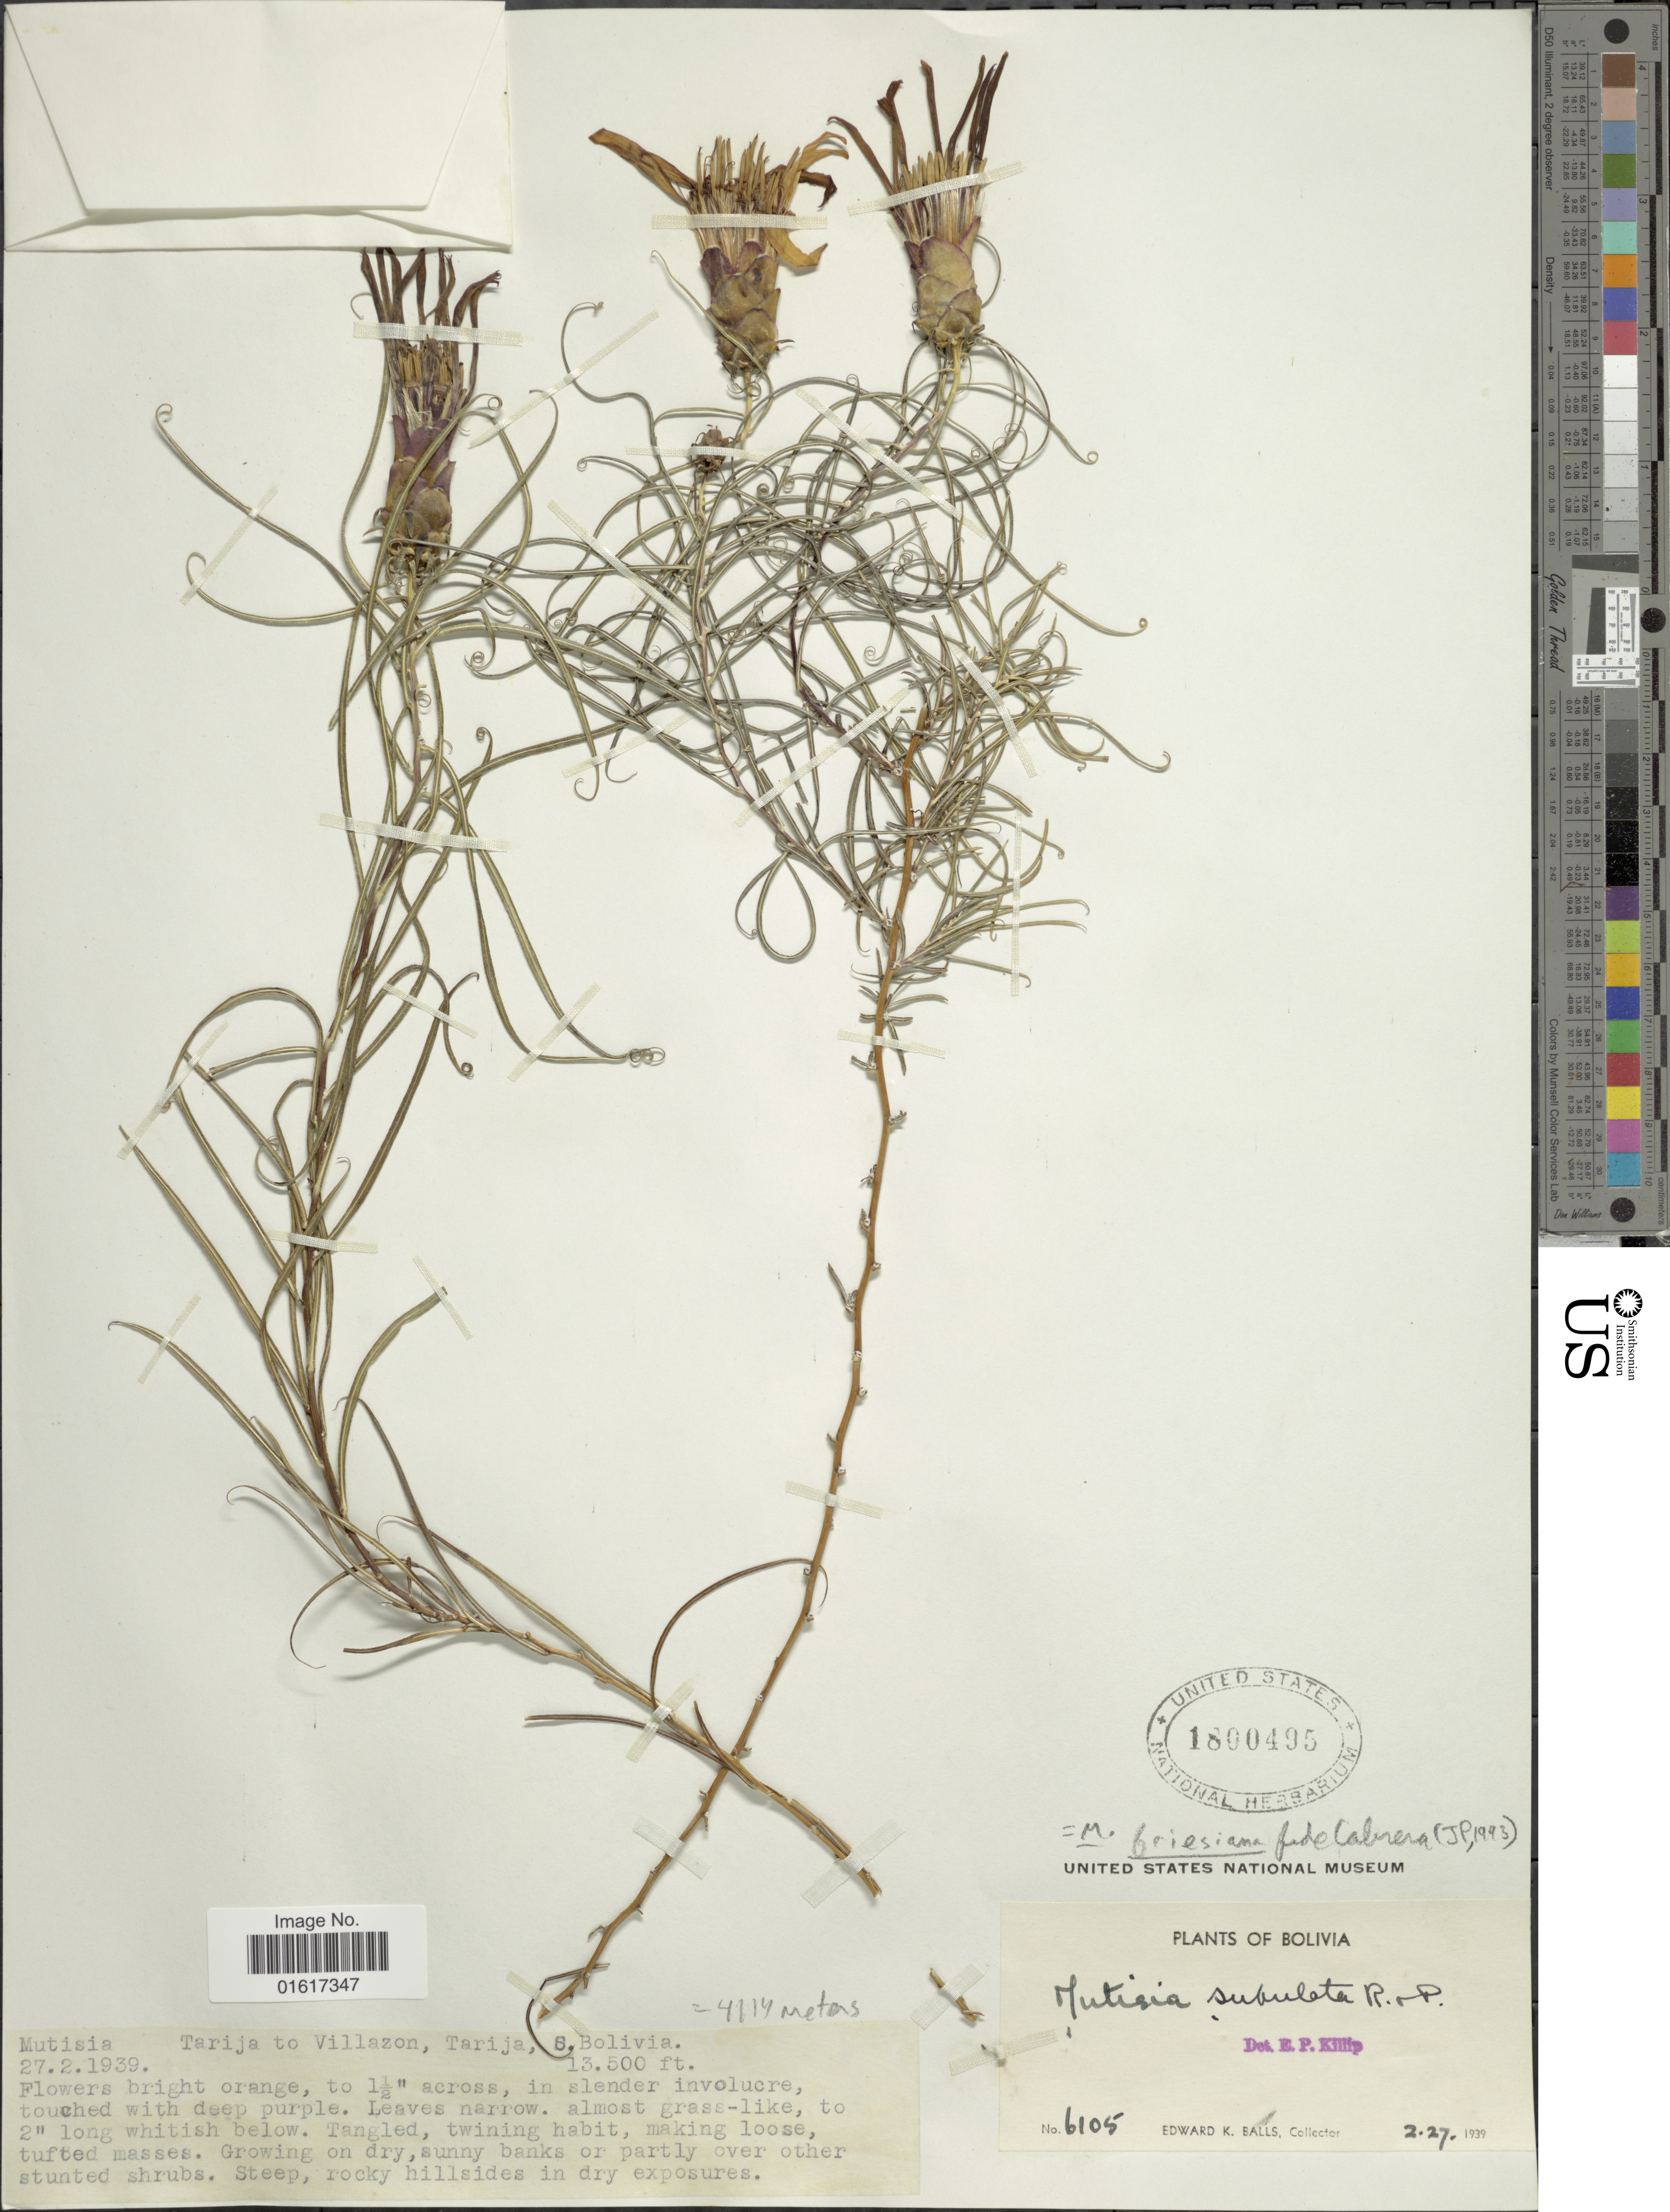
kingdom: Plantae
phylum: Tracheophyta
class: Magnoliopsida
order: Asterales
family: Asteraceae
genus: Mutisia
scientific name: Mutisia friesiana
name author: Cabrera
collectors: E. K. Balls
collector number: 6105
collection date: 1939-02-27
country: Bolivia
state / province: Tarija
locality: Tarija to Villazon, S. Bolivia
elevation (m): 4115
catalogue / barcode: US 1800495